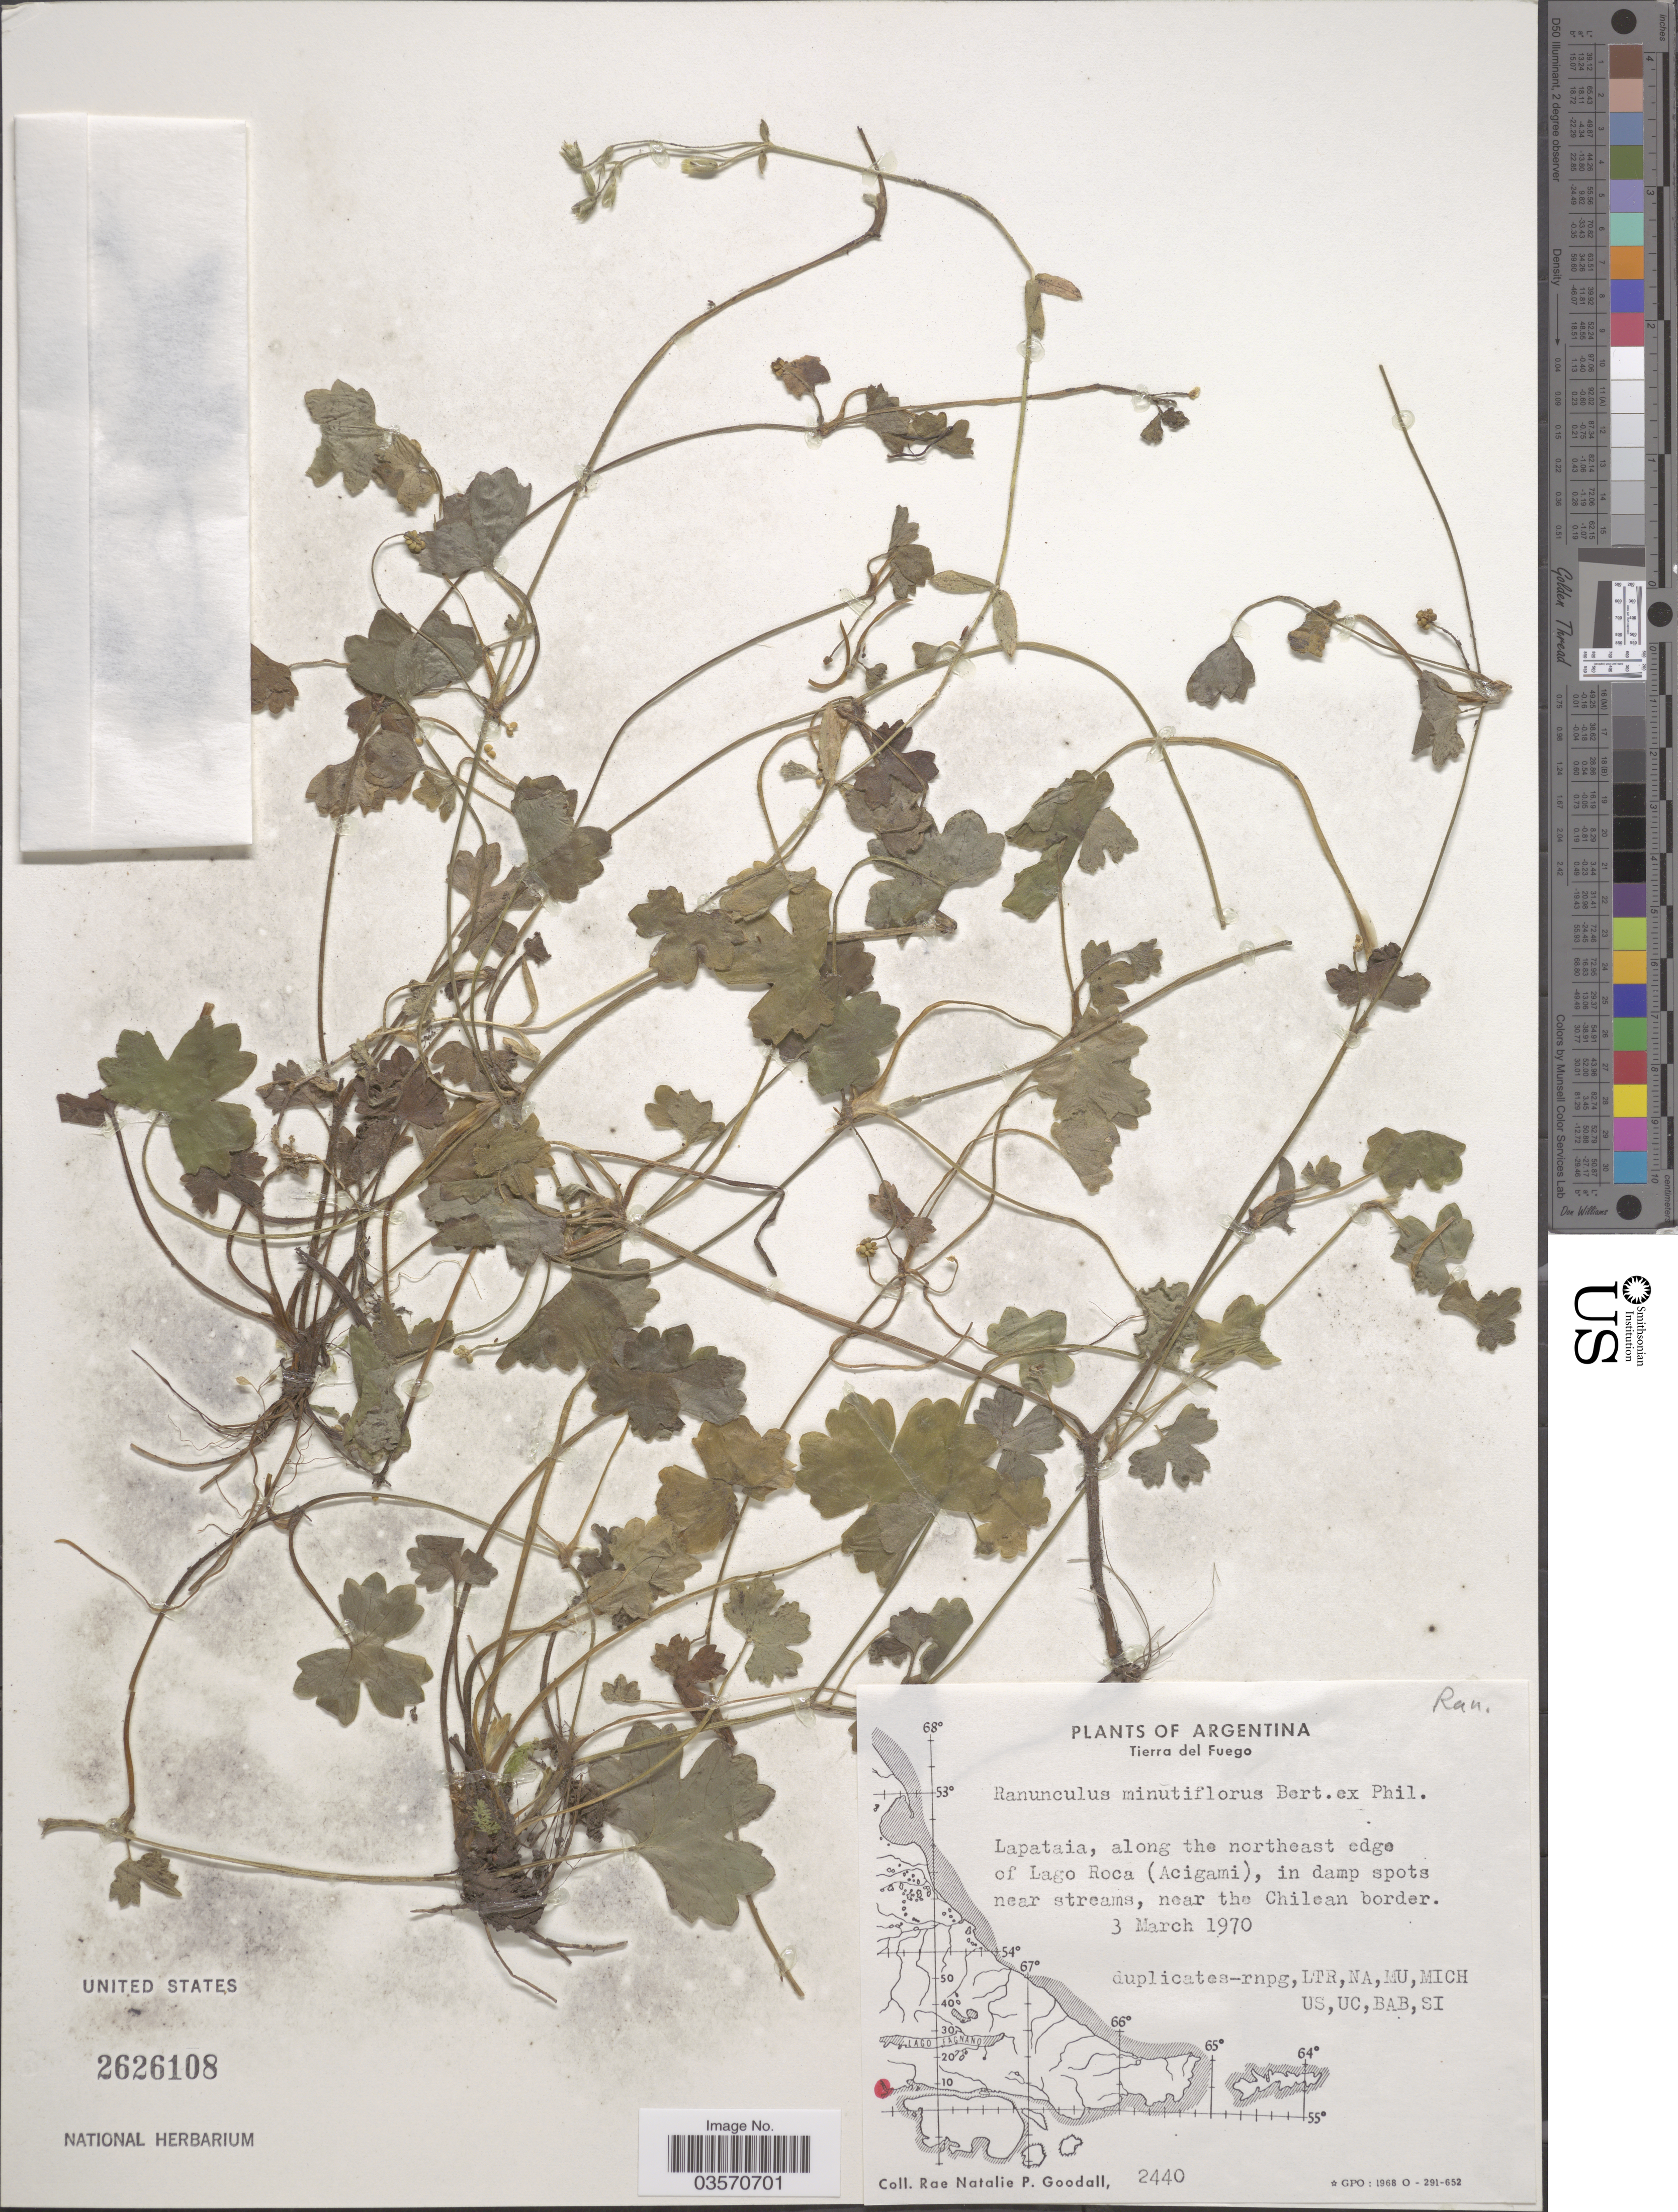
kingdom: Plantae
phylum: Tracheophyta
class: Magnoliopsida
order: Ranunculales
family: Ranunculaceae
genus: Ranunculus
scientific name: Ranunculus minutiflorus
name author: Bertero ex Phil.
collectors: R. Goodall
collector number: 2440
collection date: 1970-03-03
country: Argentina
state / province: Tierra del Fuego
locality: Lapataia, along the northeast edge of Lago Roca (Acigami), in damp spots near streams, near the Chilean border.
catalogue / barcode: US 2626108